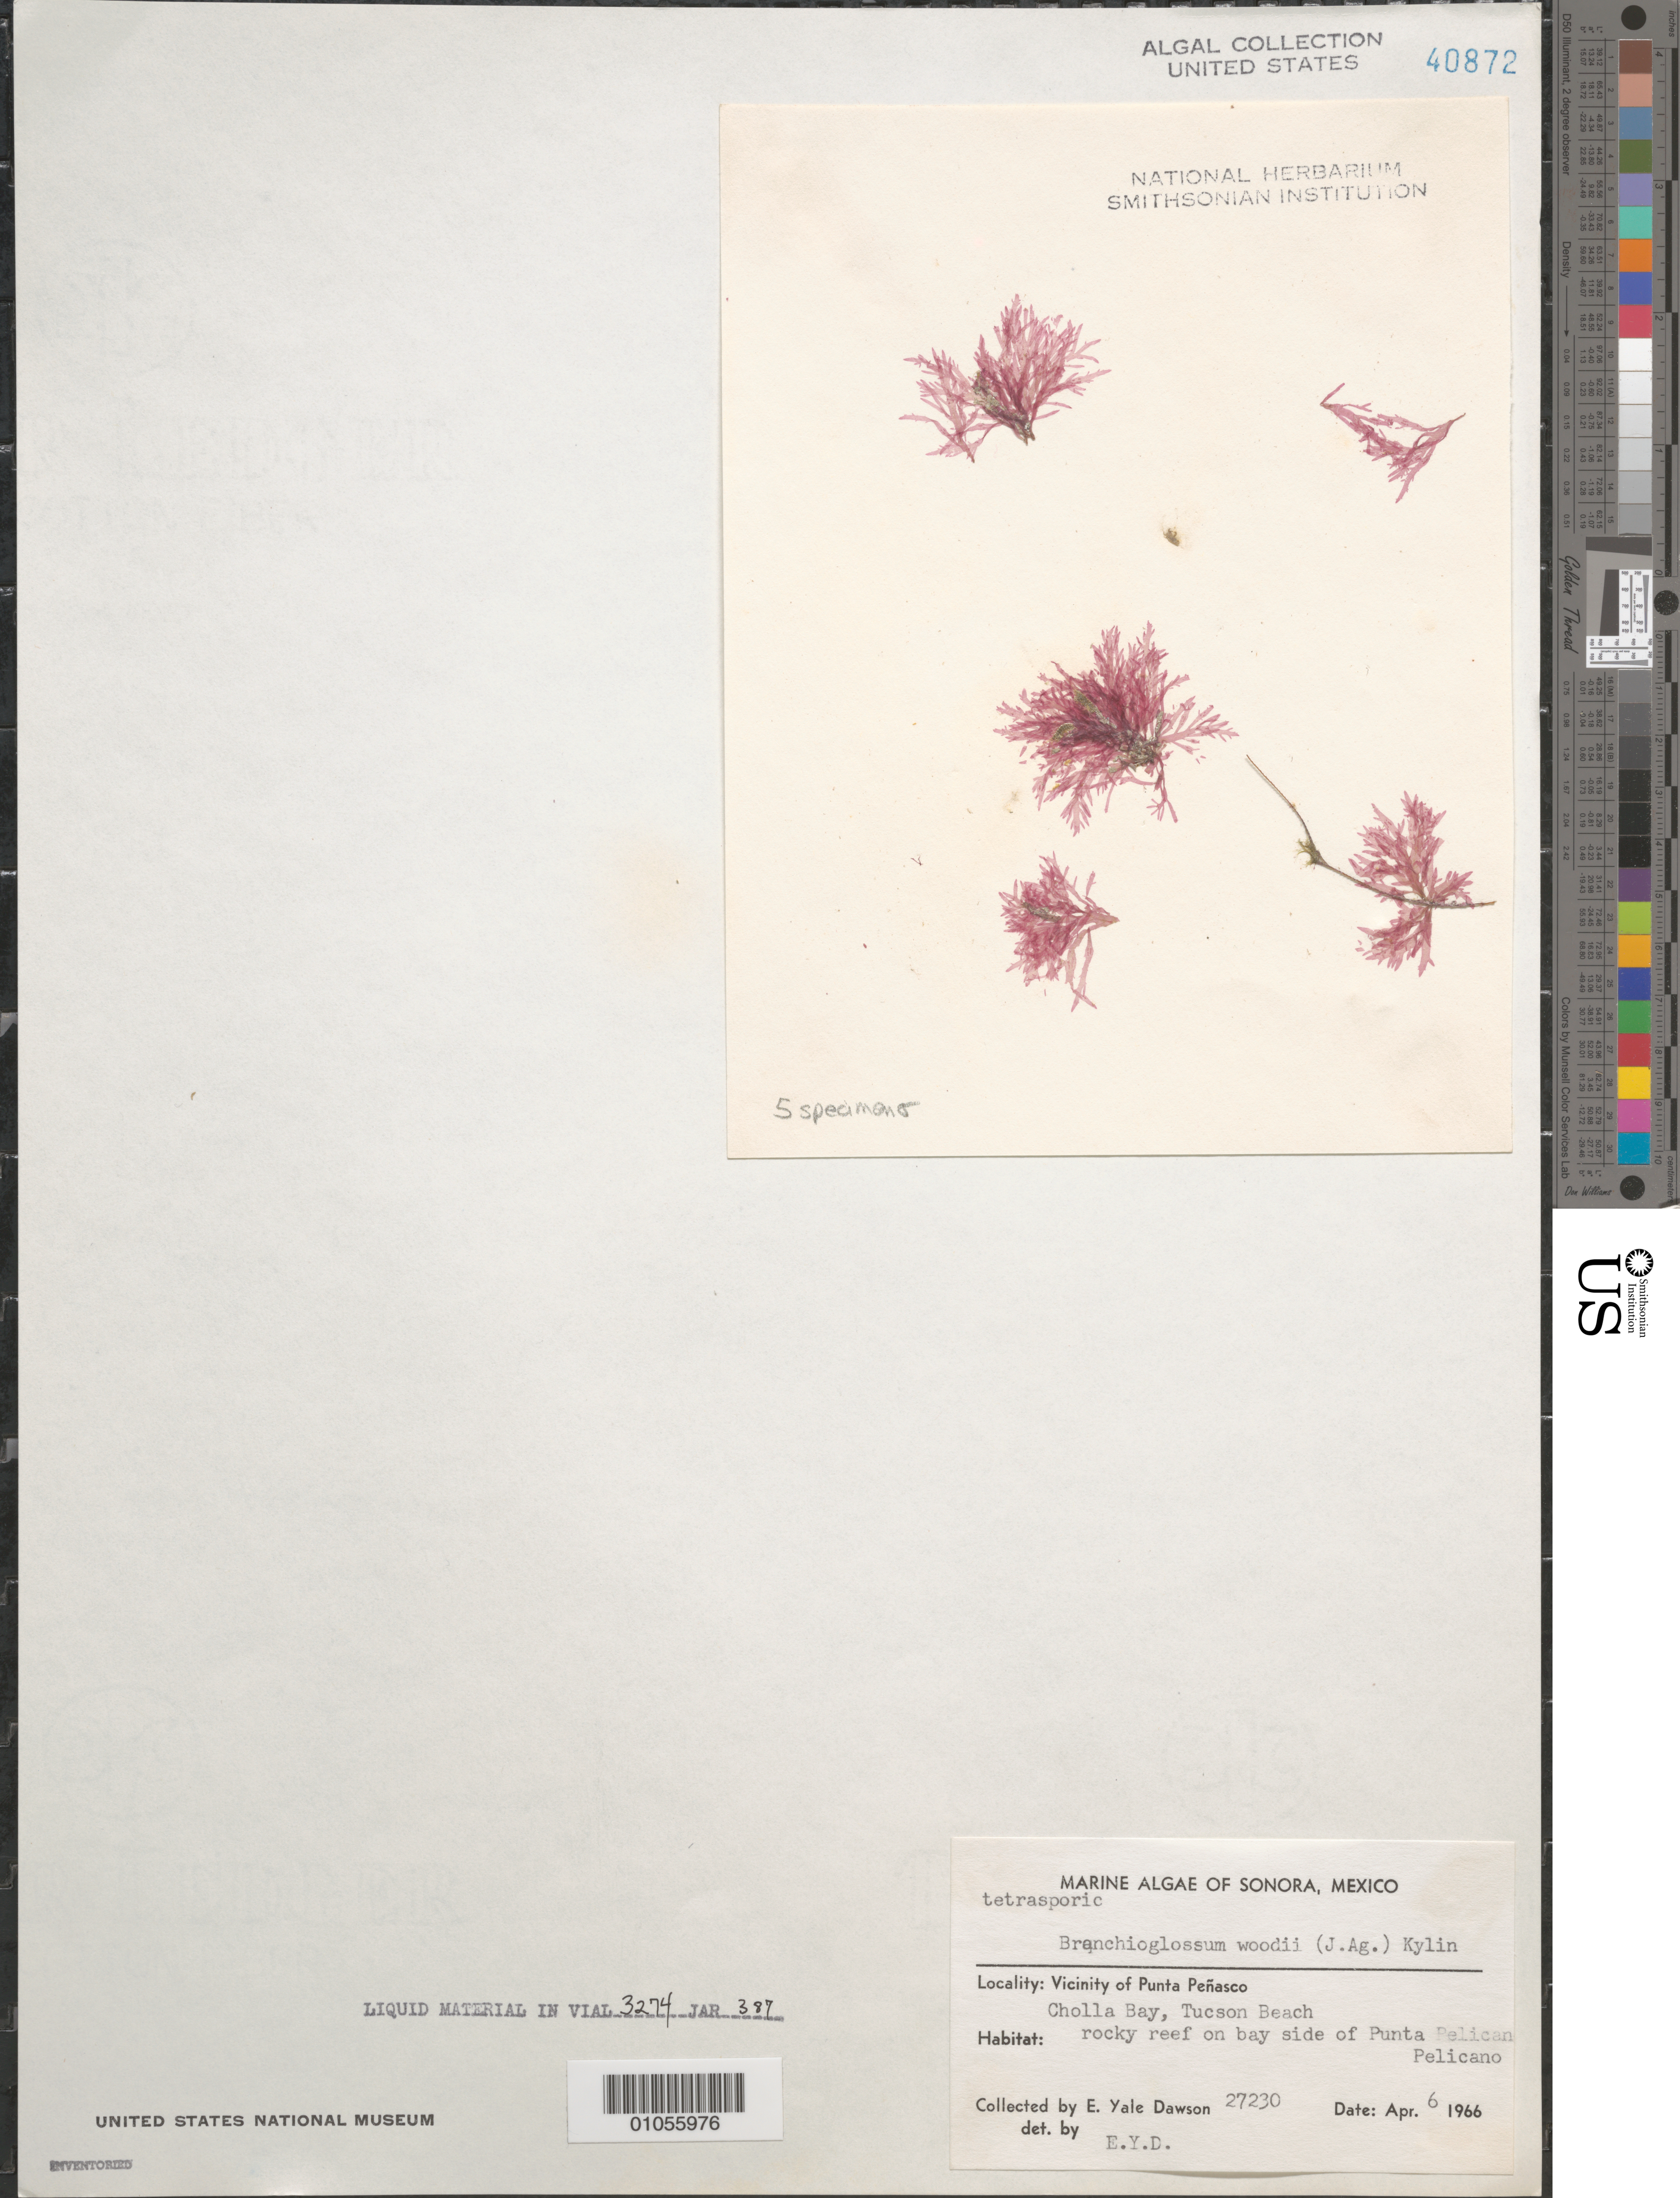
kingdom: Plantae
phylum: Rhodophyta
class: Florideophyceae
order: Ceramiales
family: Delesseriaceae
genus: Branchioglossum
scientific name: Branchioglossum bipinnatifidum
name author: (Mont.) M.J. Wynne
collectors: E. Y. Dawson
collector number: EYD 27230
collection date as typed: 06 Apr 1966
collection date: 1966-04-06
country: Mexico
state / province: Sonora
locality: Cholla Bay, Tucson Beach, Punta Pelicano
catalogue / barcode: US 40872